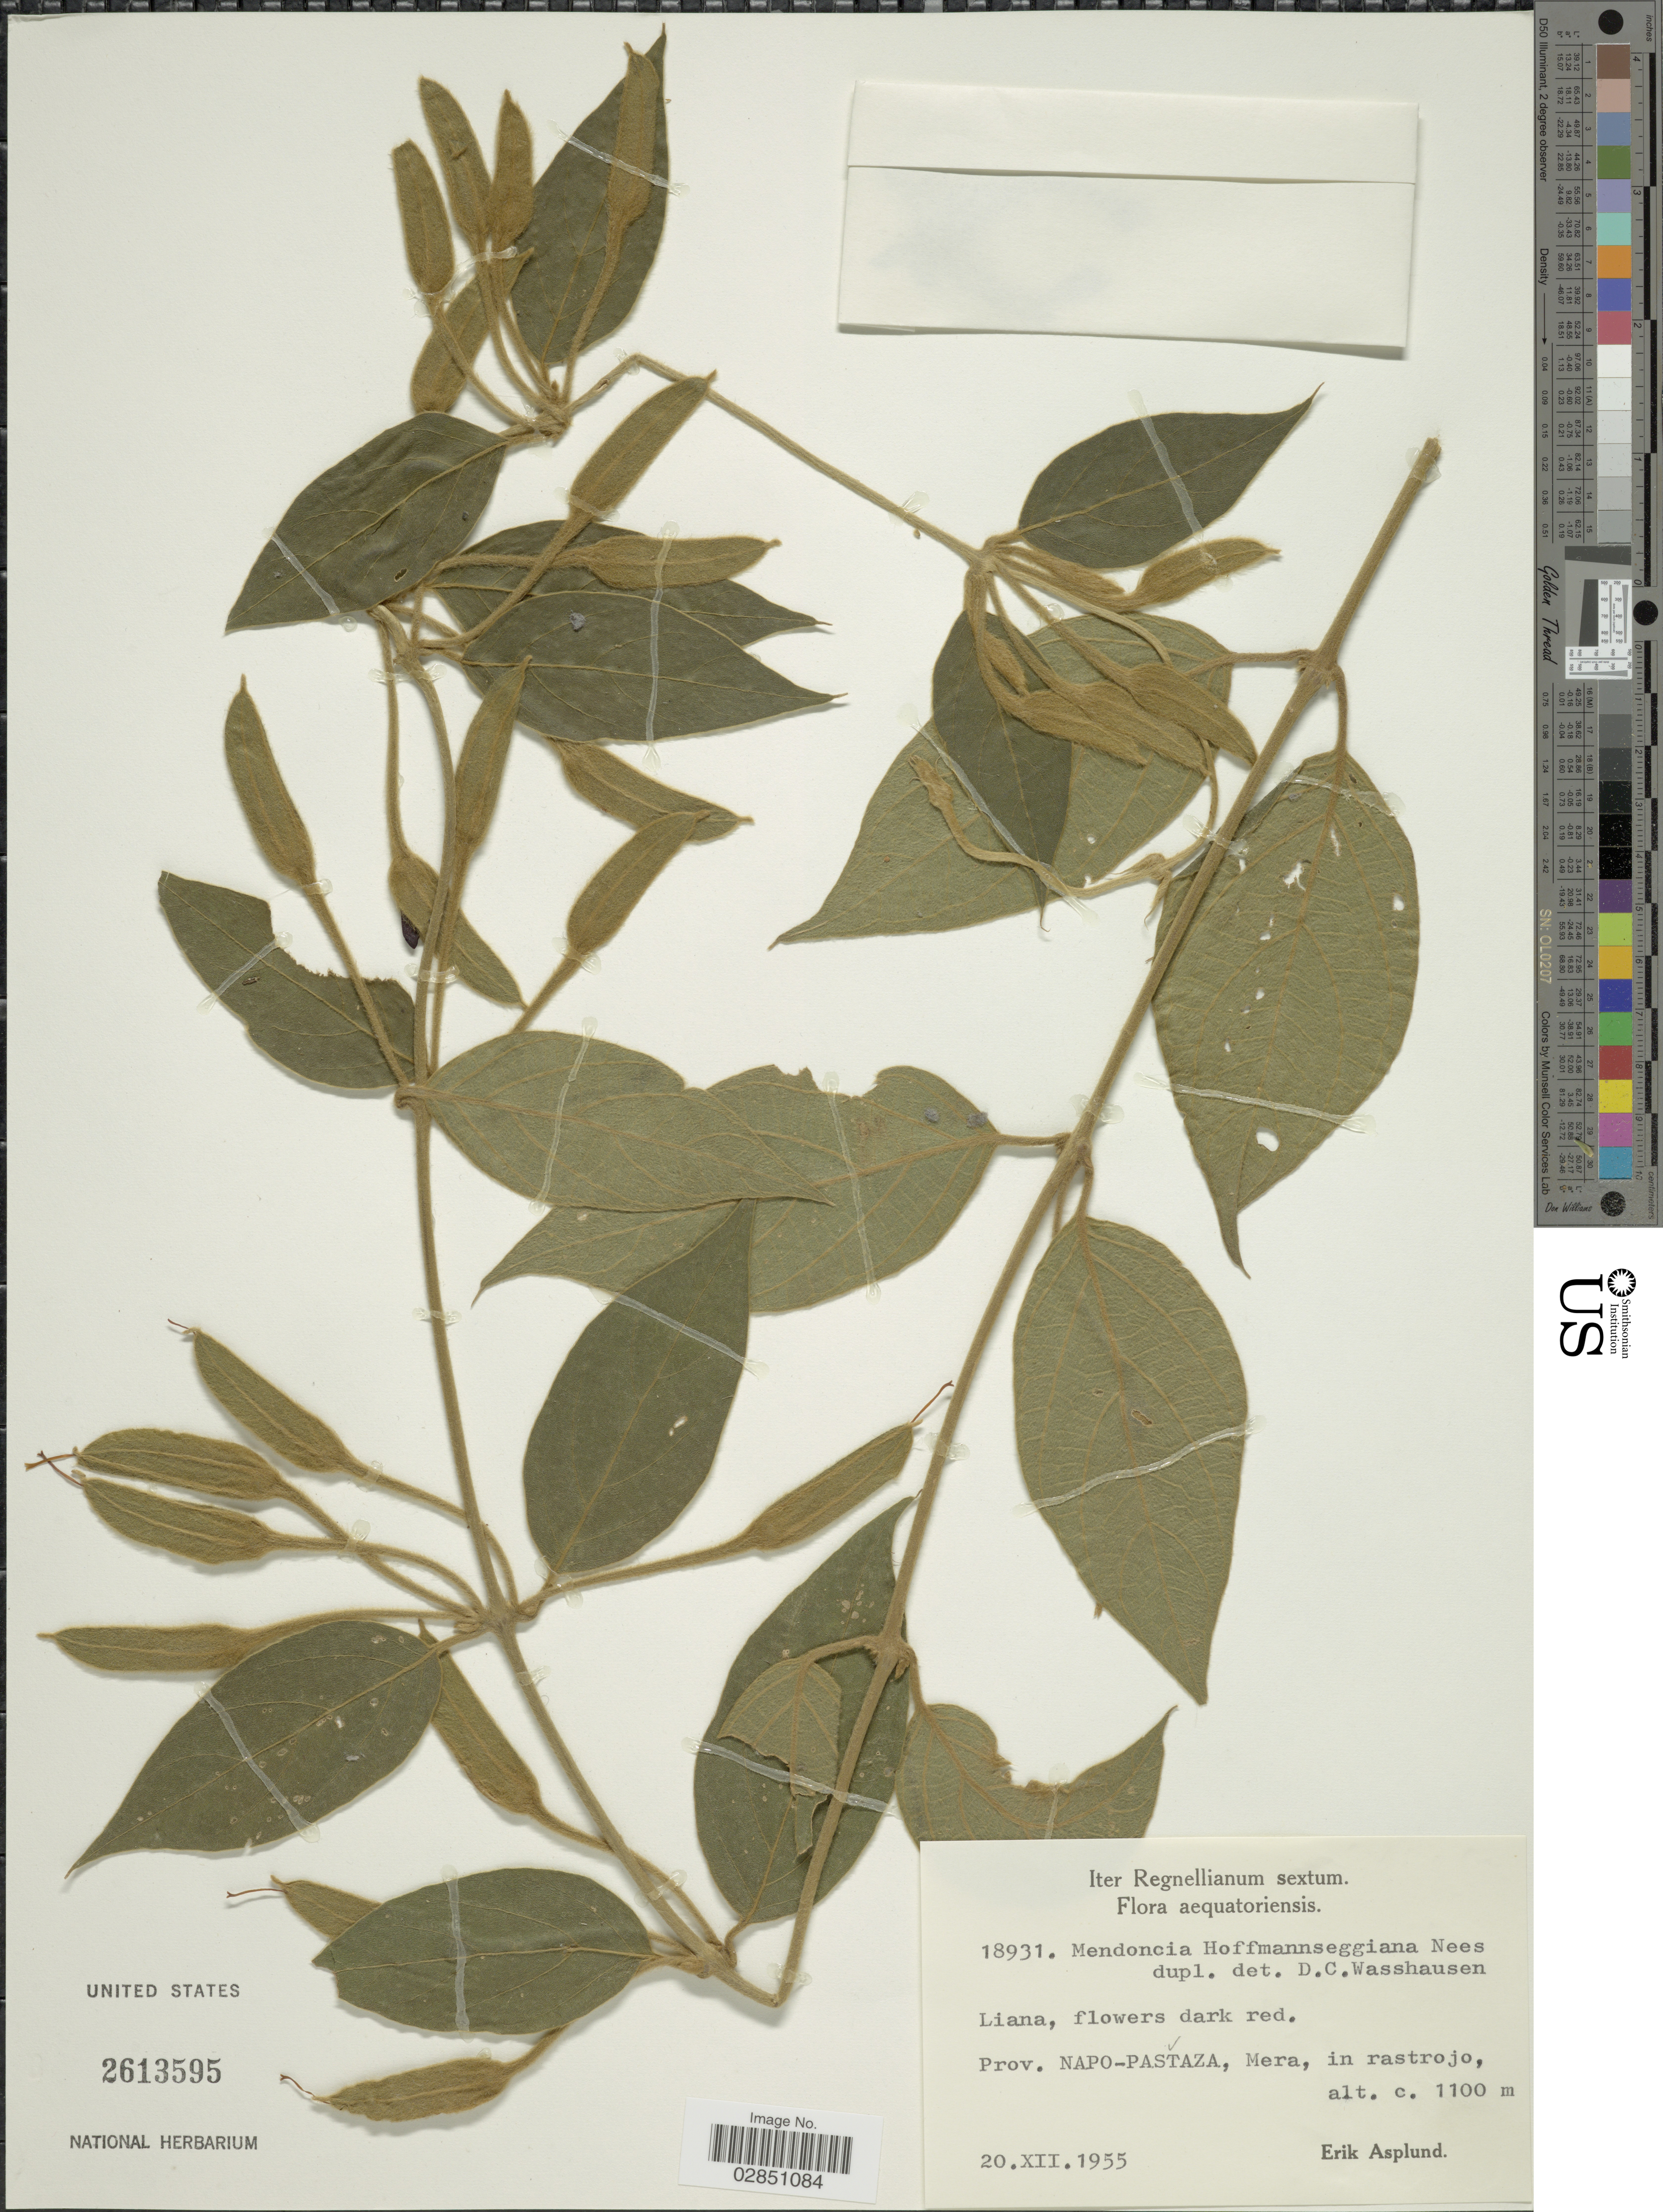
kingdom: Plantae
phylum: Tracheophyta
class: Magnoliopsida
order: Lamiales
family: Acanthaceae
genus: Mendoncia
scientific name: Mendoncia hoffmannseggiana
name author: Nees in DC.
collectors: E. Asplund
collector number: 18931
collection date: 1955-12-20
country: Ecuador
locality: Prov. Napo-Pastaza, Mera, in rastrojo.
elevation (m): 1100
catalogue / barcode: US 2613595